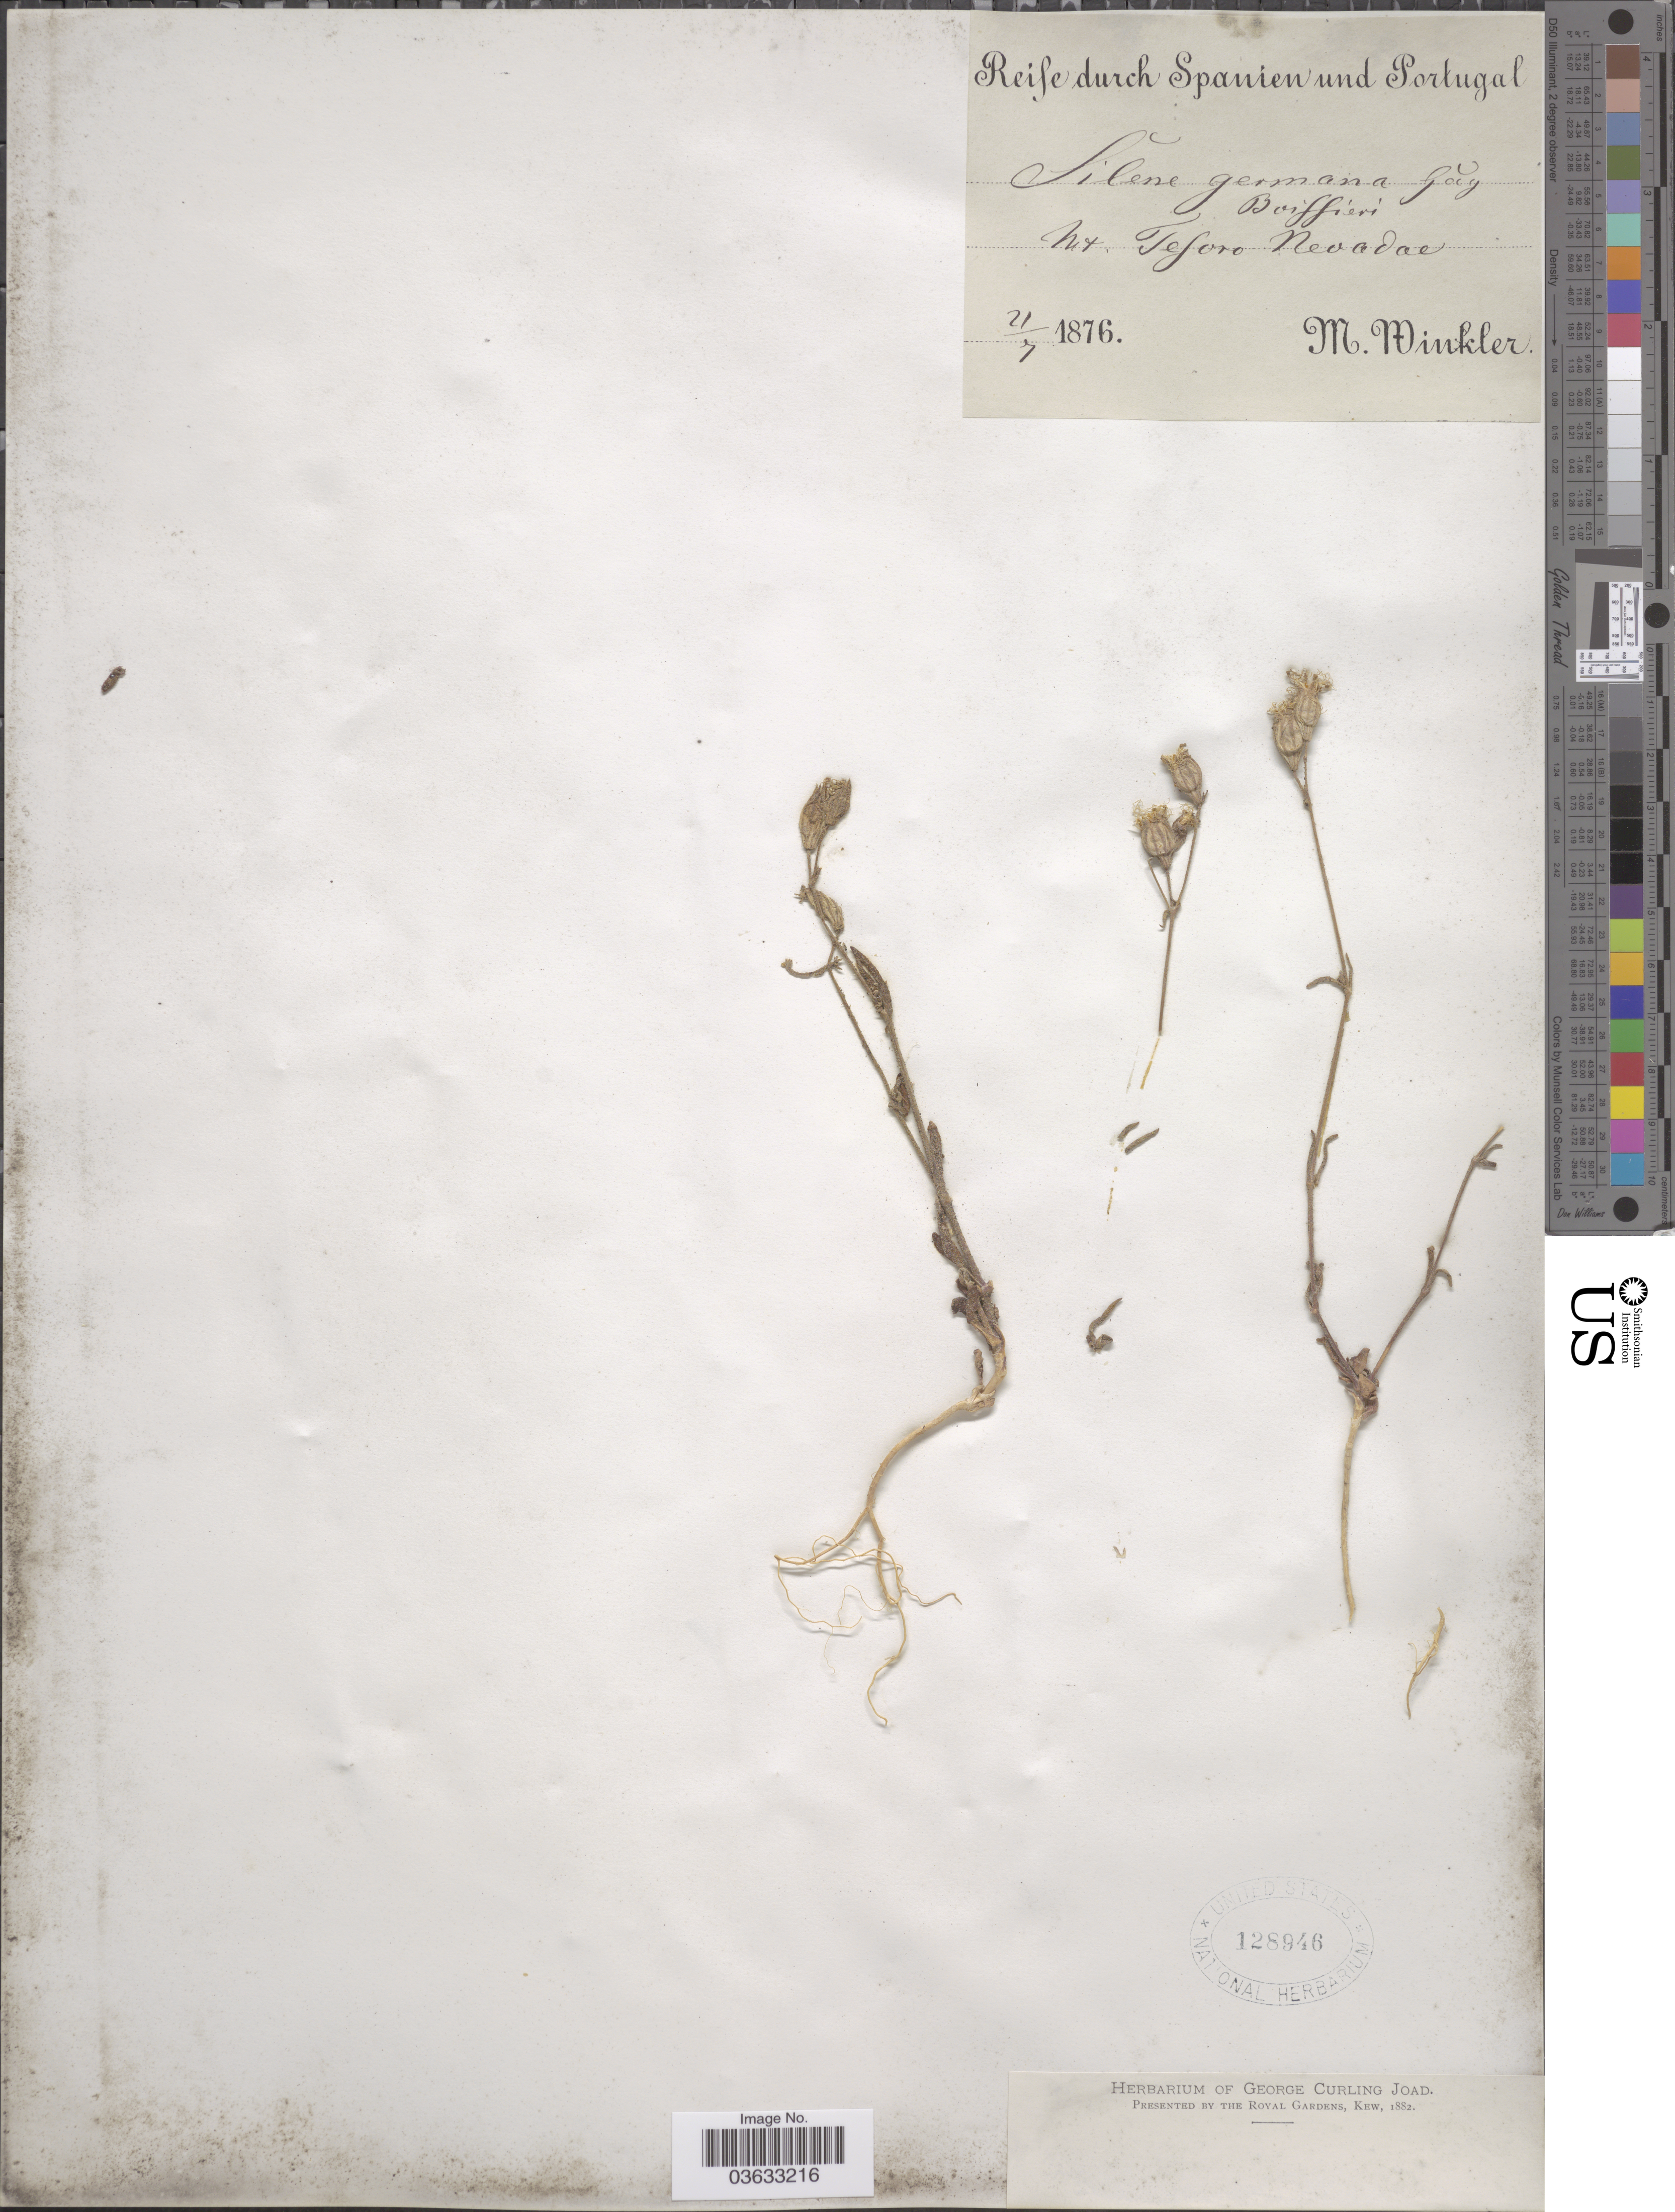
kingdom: Plantae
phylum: Tracheophyta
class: Magnoliopsida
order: Caryophyllales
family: Caryophyllaceae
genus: Silene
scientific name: Silene gigantea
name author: L.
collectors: M. Winkler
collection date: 1876-07-21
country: Spain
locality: Reife durch Spanien und Portugal. Mt. Tesoro Nevadae.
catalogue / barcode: US 128946